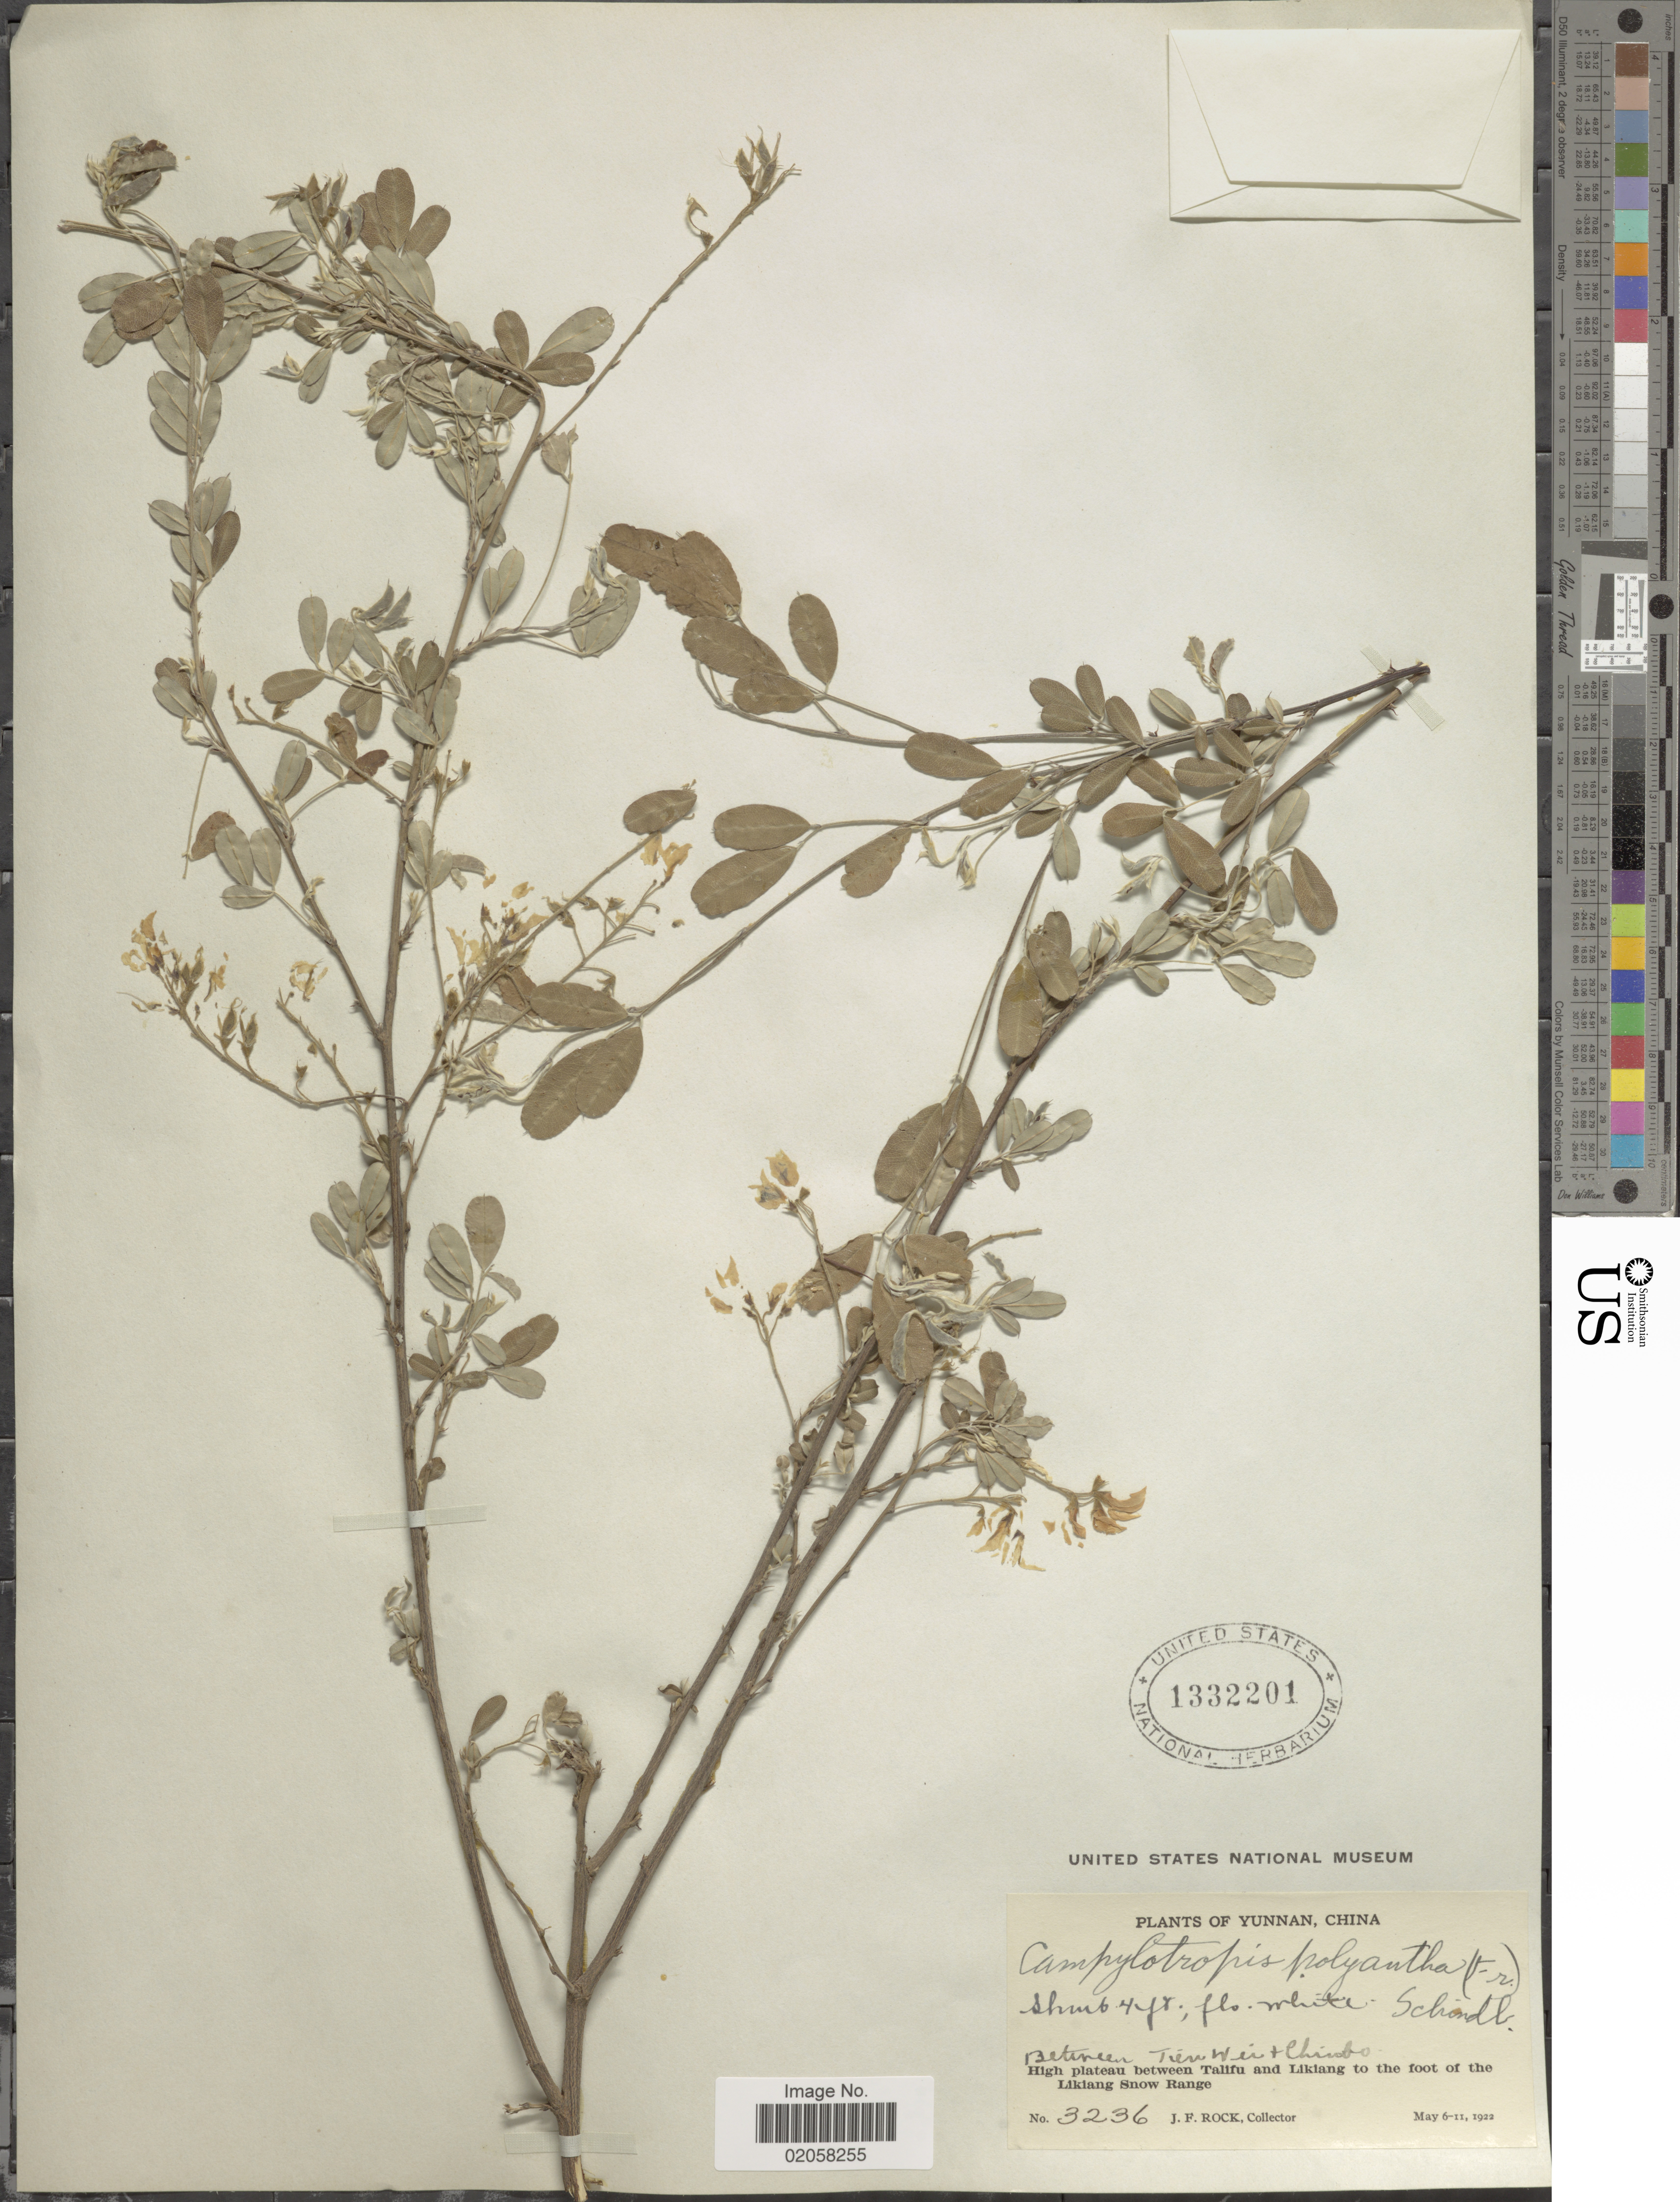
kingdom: Plantae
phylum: Tracheophyta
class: Magnoliopsida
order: Fabales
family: Fabaceae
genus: Campylotropis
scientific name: Campylotropis polyantha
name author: (Franch.) Schindl.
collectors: J. Rock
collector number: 3236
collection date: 1922-05-06/1922-05-11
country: China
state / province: Yunnan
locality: Between Tien Wei + Chirobo, High plateau between Talifu and Likiang to the foot of the Likiang Snow Range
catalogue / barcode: US 1332201